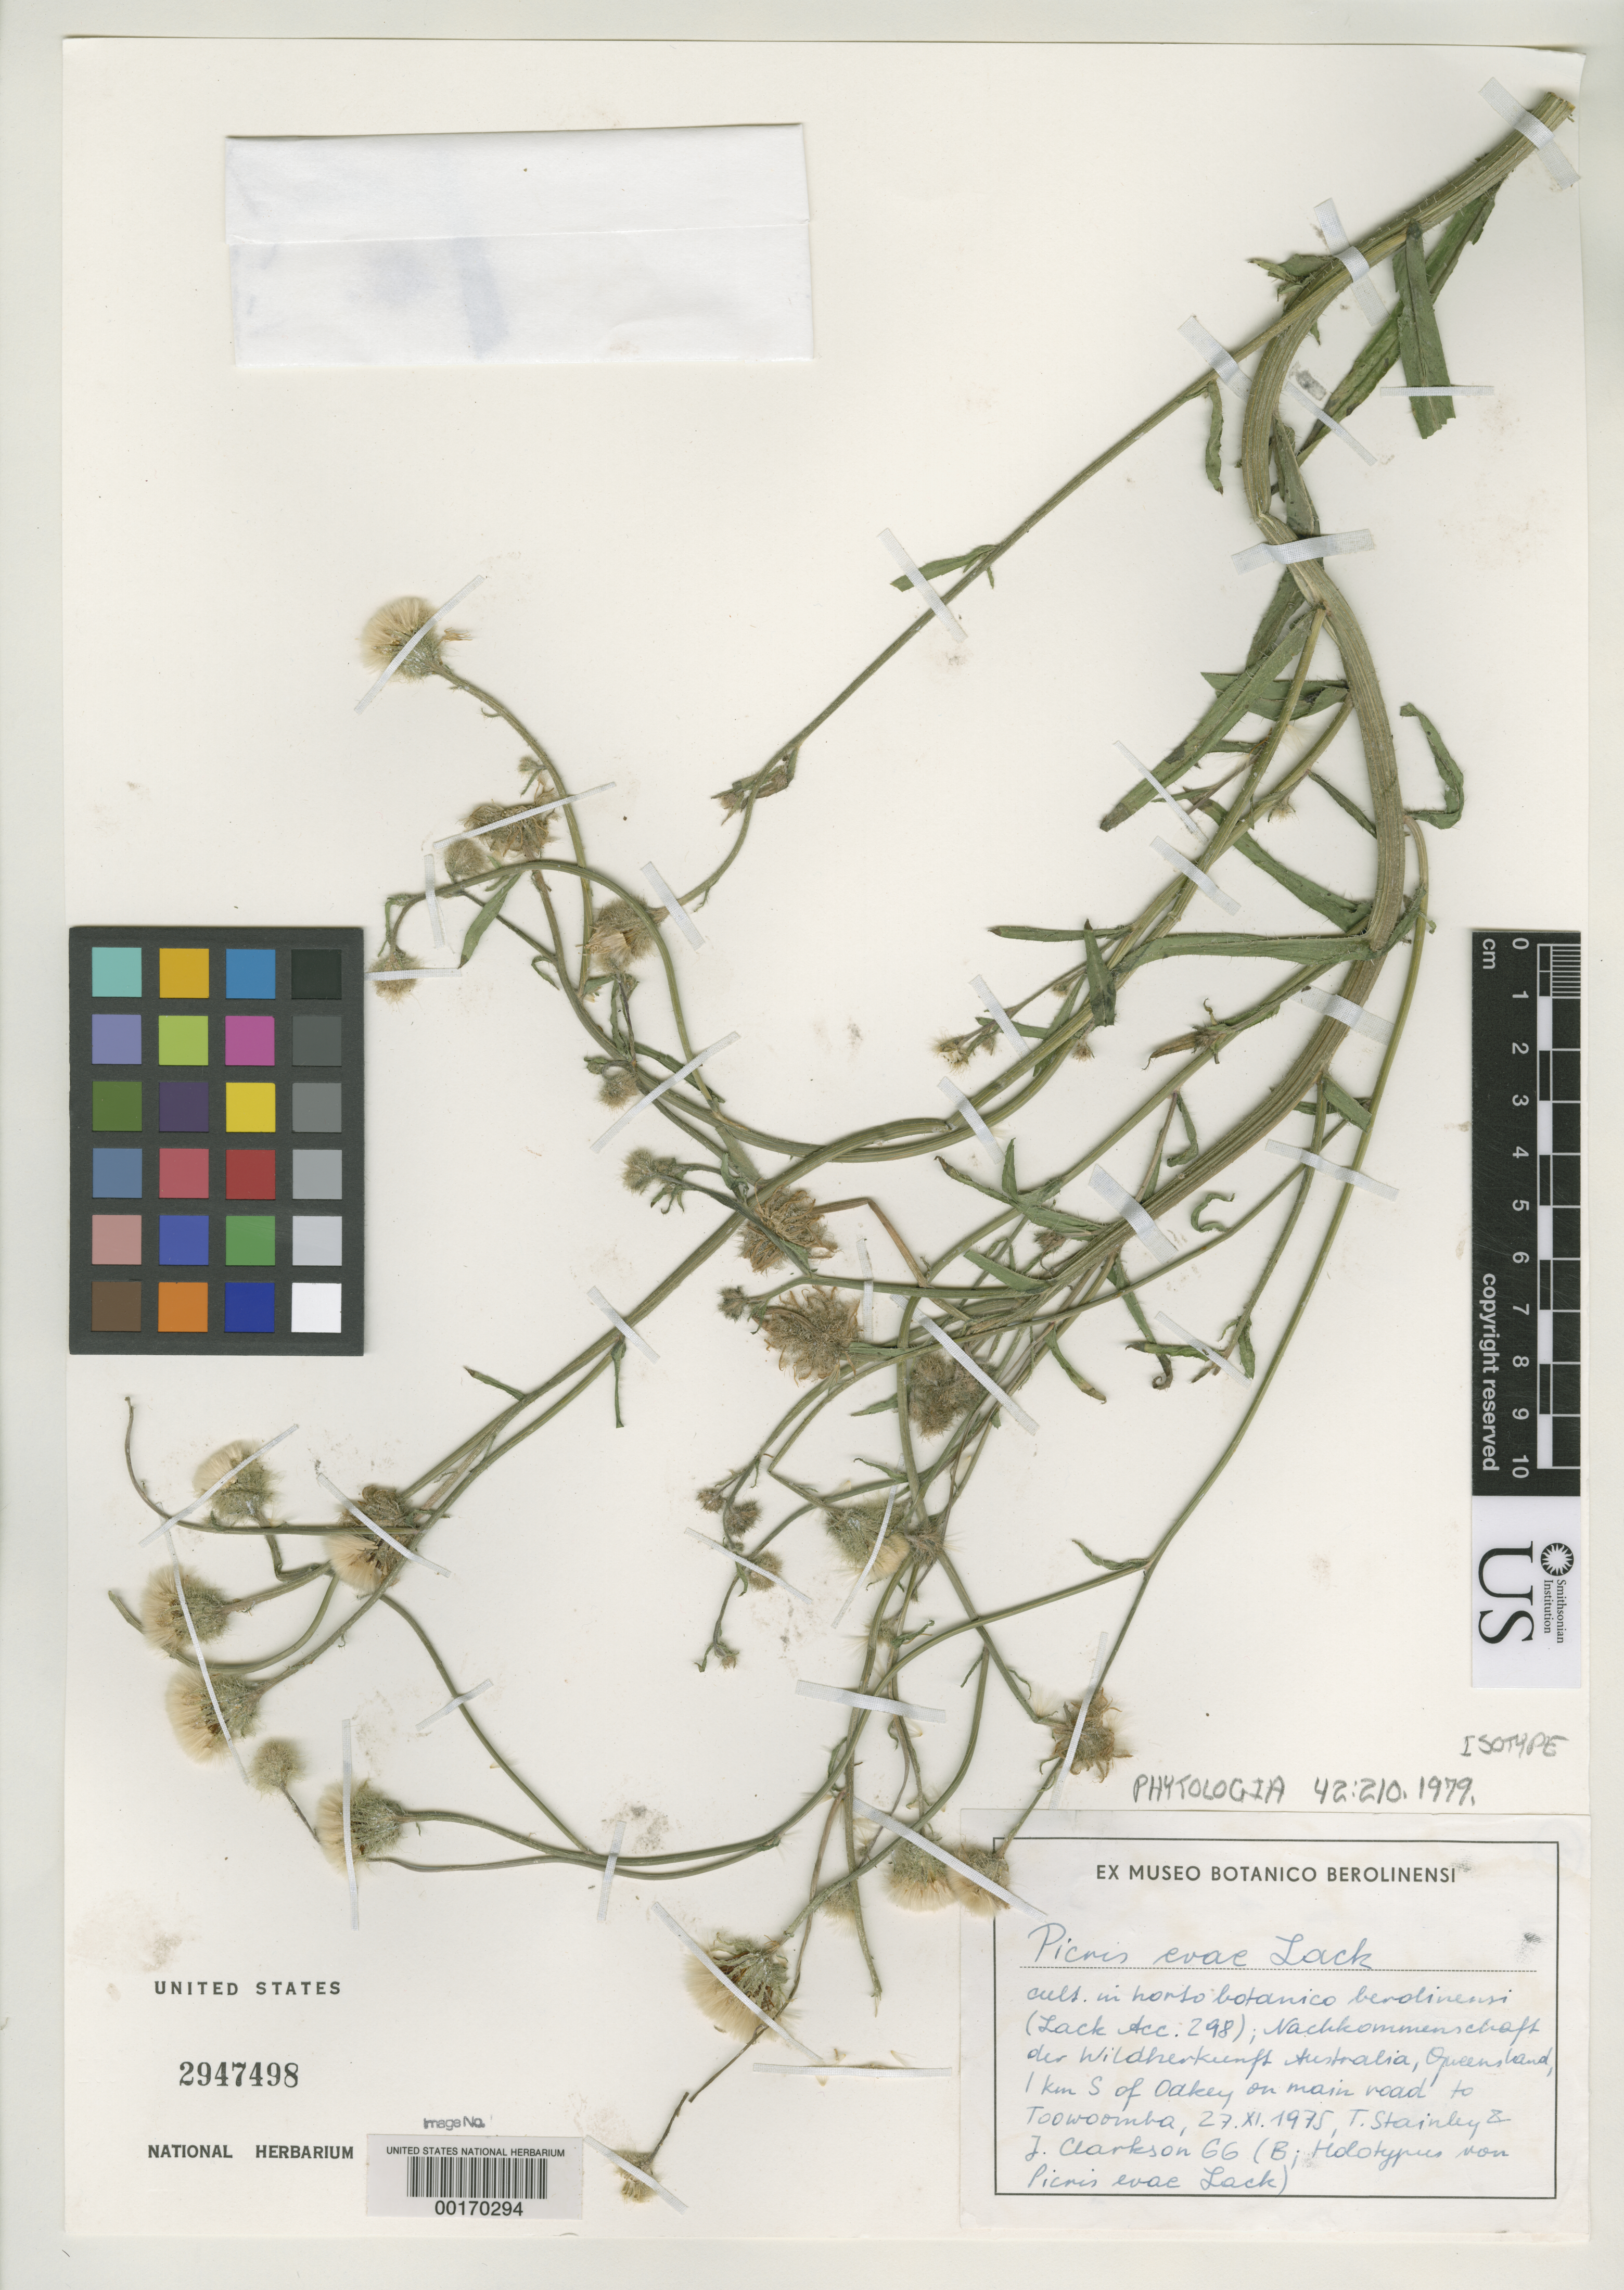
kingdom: Plantae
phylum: Tracheophyta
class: Magnoliopsida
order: Asterales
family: Asteraceae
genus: Picris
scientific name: Picris evae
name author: Lack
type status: Isotype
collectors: T. Stanley & J. Clarkson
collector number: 66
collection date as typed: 27 Nov 1975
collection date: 1975-11-27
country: Australia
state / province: Queensland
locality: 1 km S of Oakey on main road to Toowoomba.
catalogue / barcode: US 2947498